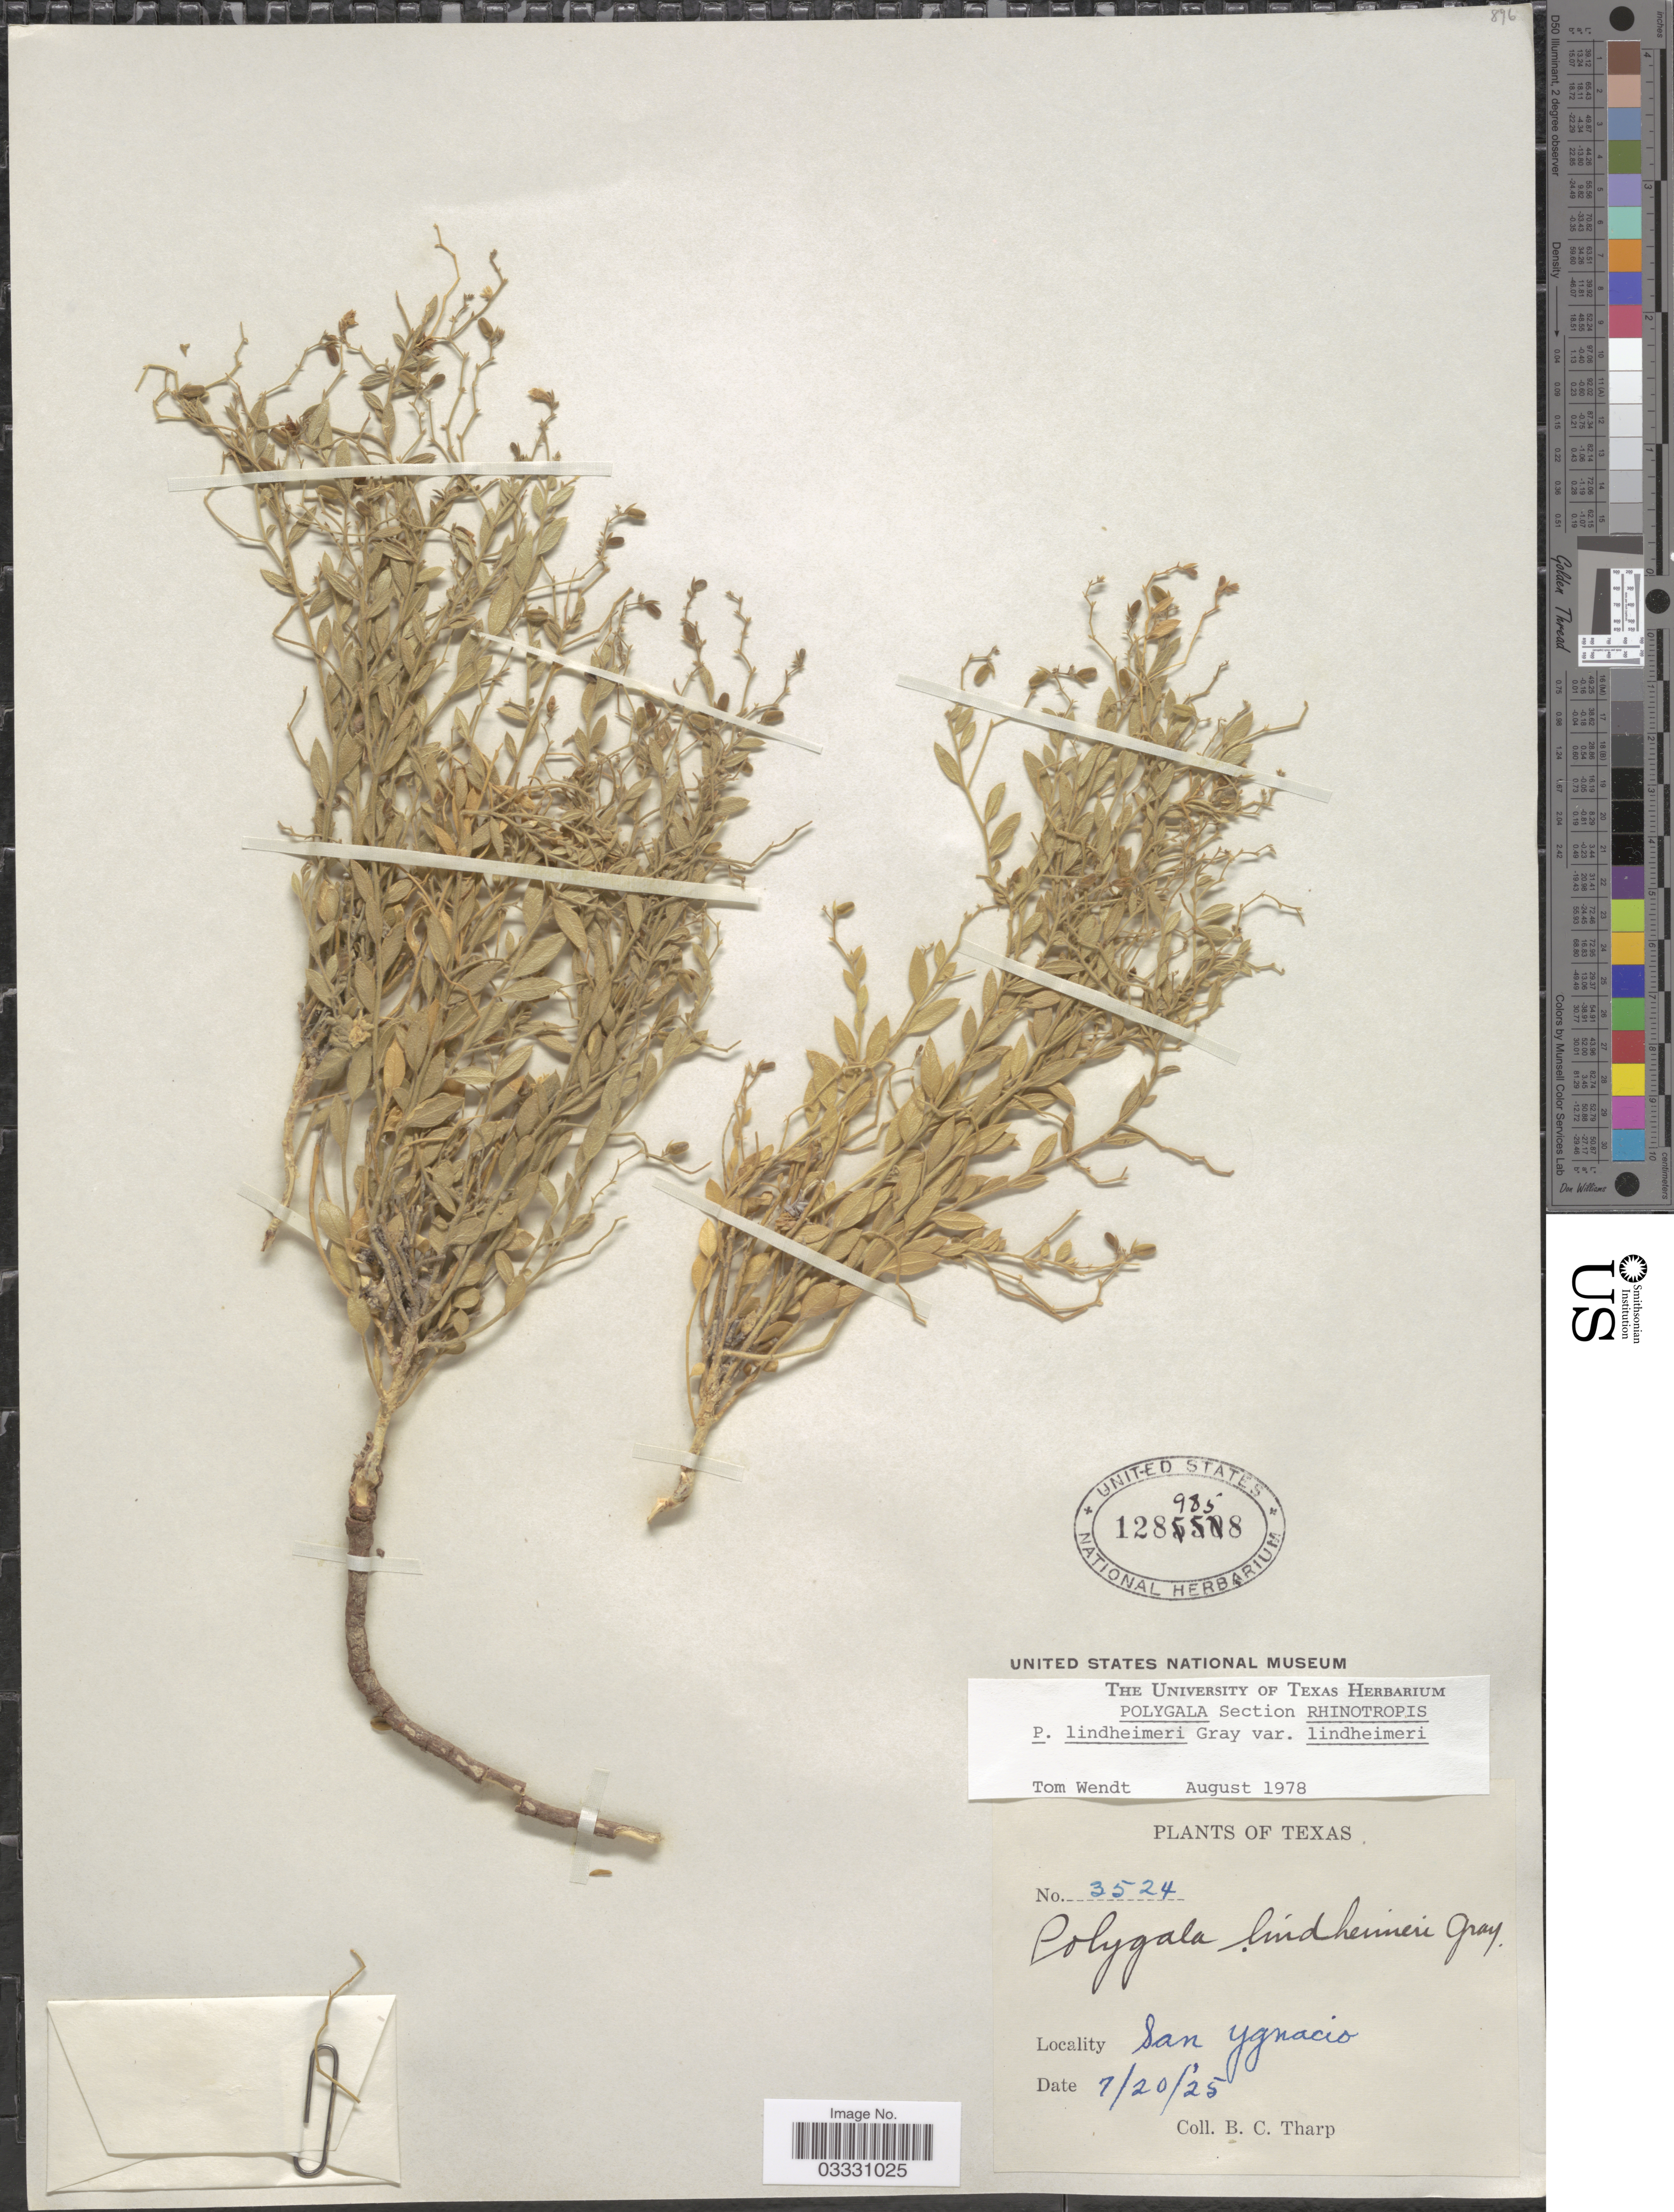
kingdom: Plantae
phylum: Tracheophyta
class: Magnoliopsida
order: Fabales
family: Polygalaceae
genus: Rhinotropis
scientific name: Rhinotropis lindheimeri var. lindheimeri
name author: (A. Gray) J.R. Abbott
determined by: Strong, Mark T., (BOT), Smithsonian Institution - National Museum of Natural History (UNITED STATES)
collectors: B. C. Tharp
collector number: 3524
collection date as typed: Transcribed d/m/y: 20/7/25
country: United States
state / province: Texas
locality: San Ygnacio.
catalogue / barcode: US 1289858